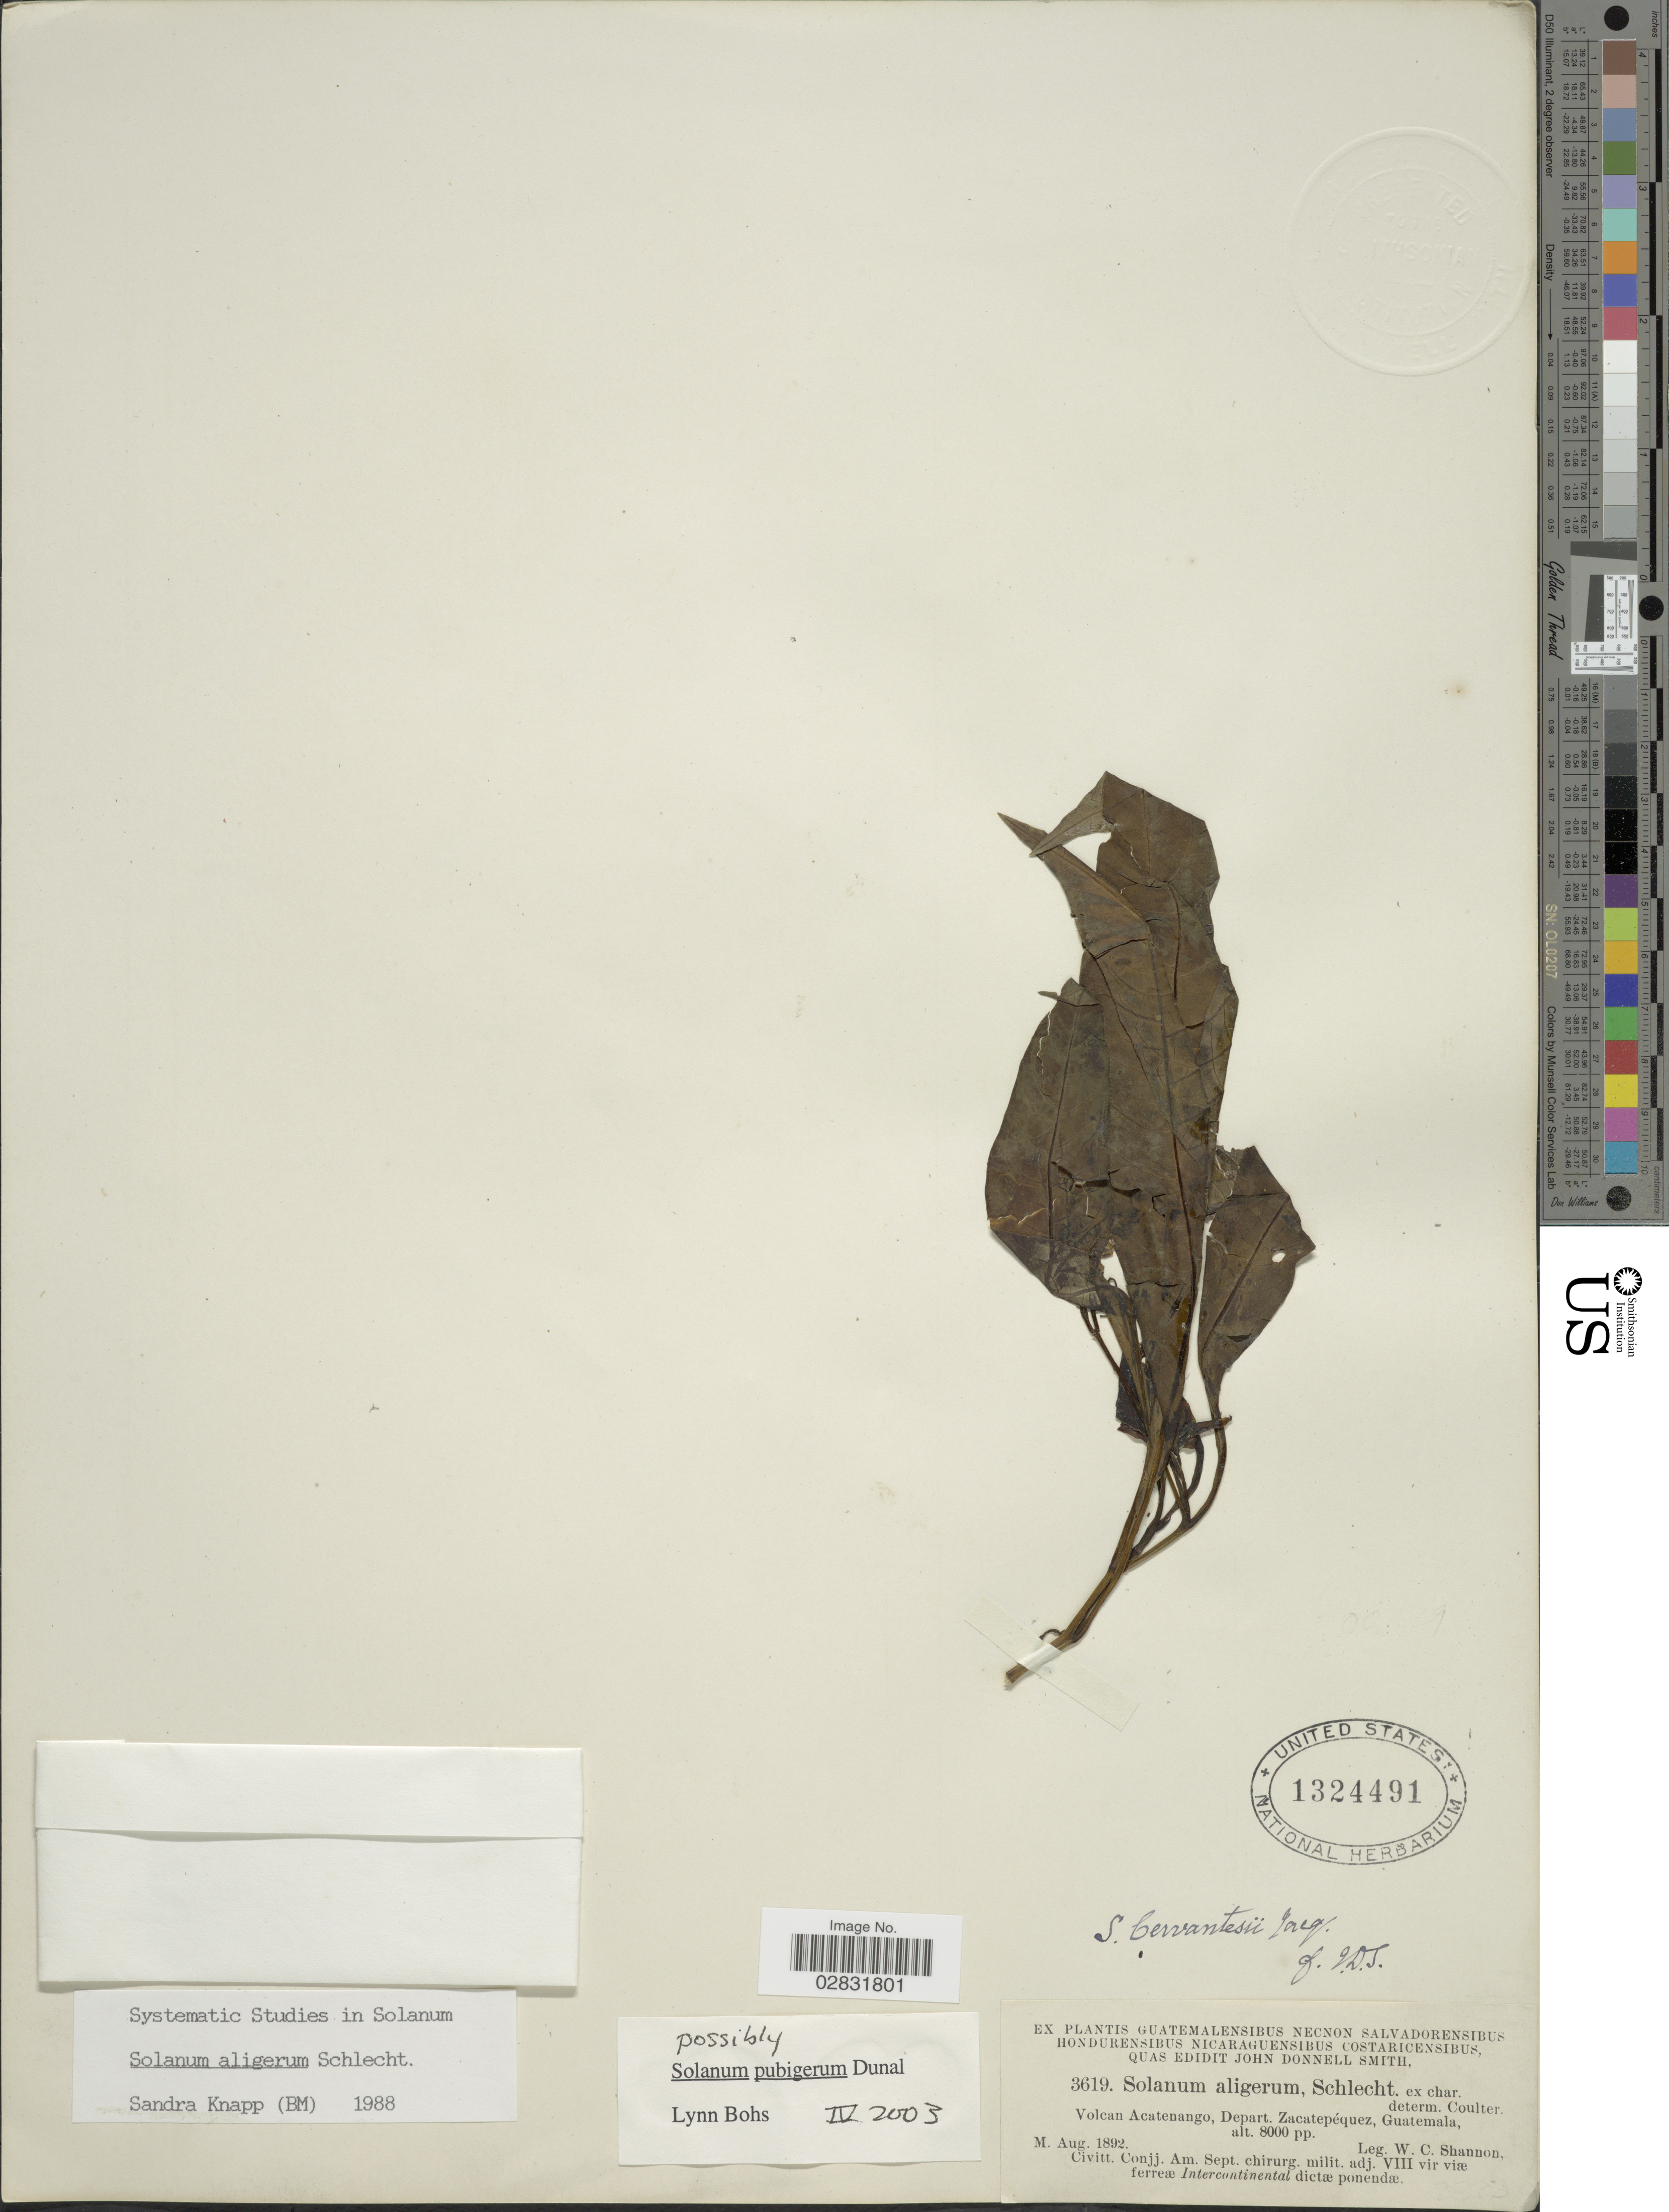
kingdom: Plantae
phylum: Tracheophyta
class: Magnoliopsida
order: Solanales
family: Solanaceae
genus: Solanum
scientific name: Solanum pubigerum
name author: Dunal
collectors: W. C. Shannon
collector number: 3619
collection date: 1892-08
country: Guatemala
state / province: Sacatepéquez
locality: Volcan Acatenango, Depart. Zacatepéquez.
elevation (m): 2438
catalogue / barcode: US 1324491